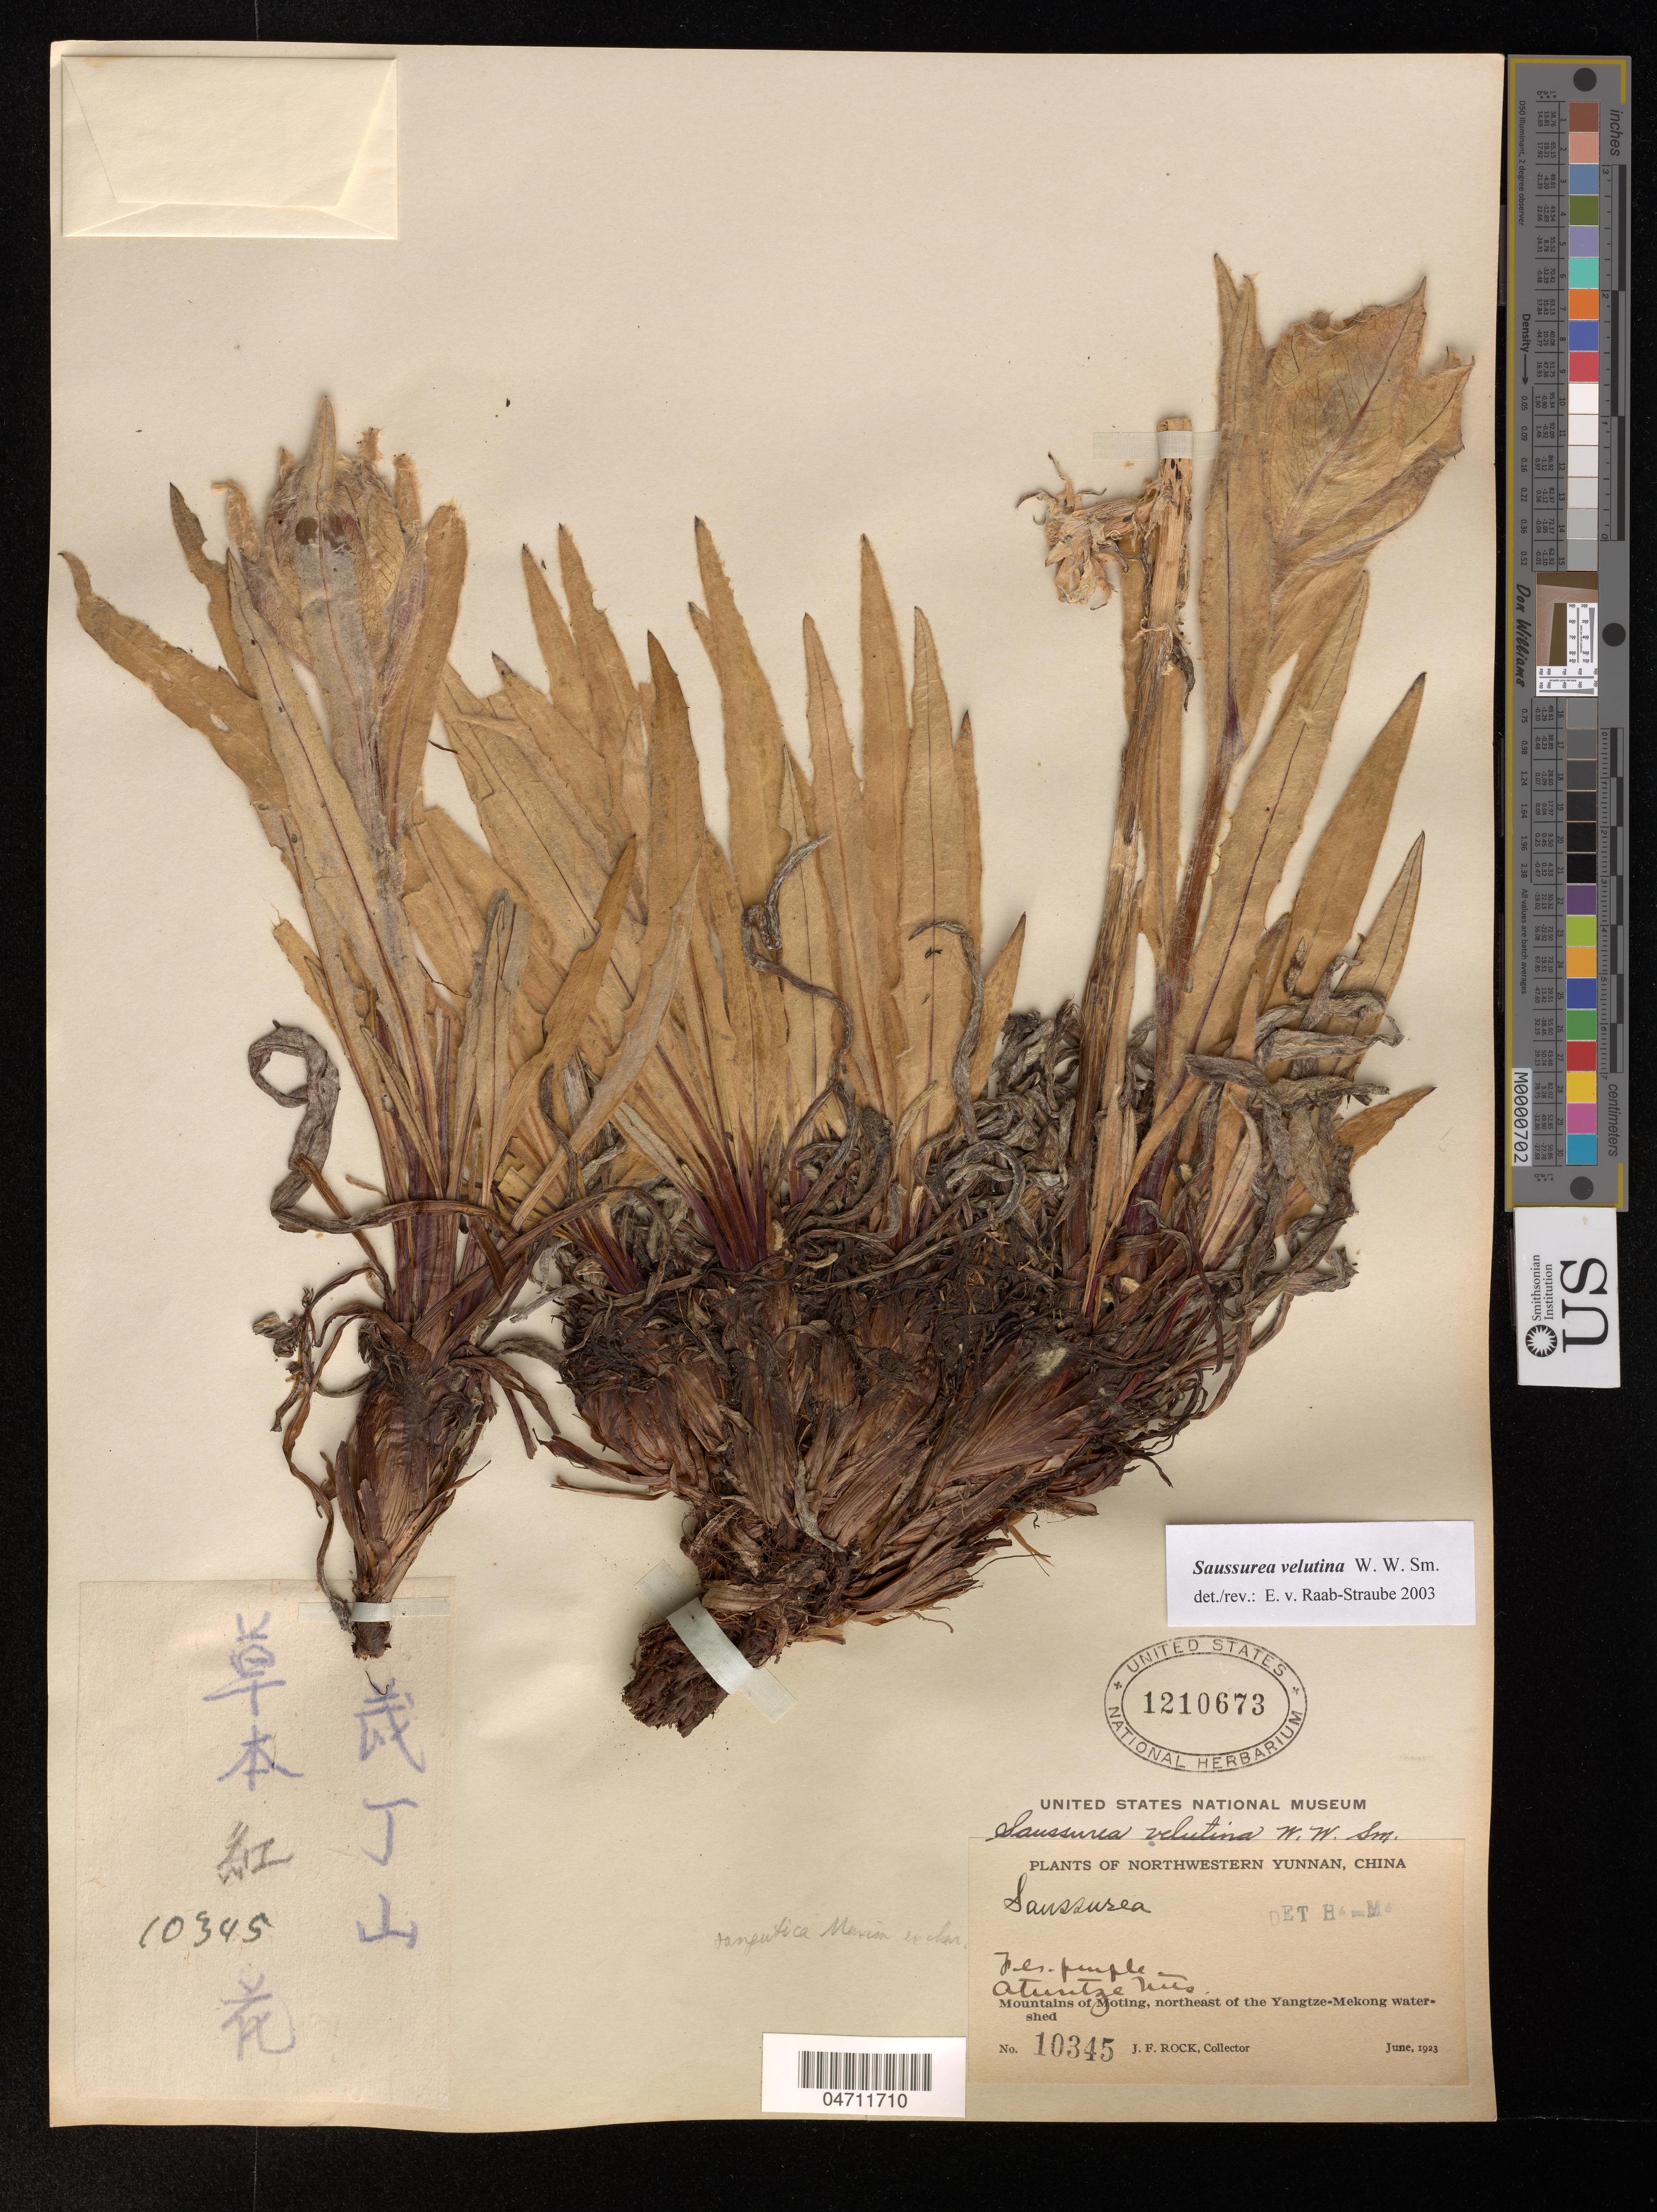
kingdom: Plantae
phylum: Tracheophyta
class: Magnoliopsida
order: Asterales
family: Asteraceae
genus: Saussurea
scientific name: Saussurea velutina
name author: W.W. Sm.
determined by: Raab-Straube, Eckhard von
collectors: J. Rock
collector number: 10345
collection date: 1923-06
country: China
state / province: Yunnan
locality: Northwestern Yunnan, Mountains of Moting, northeast of the Yangtze-Mekong watershed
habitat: Atuntze mts.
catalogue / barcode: US 1210673